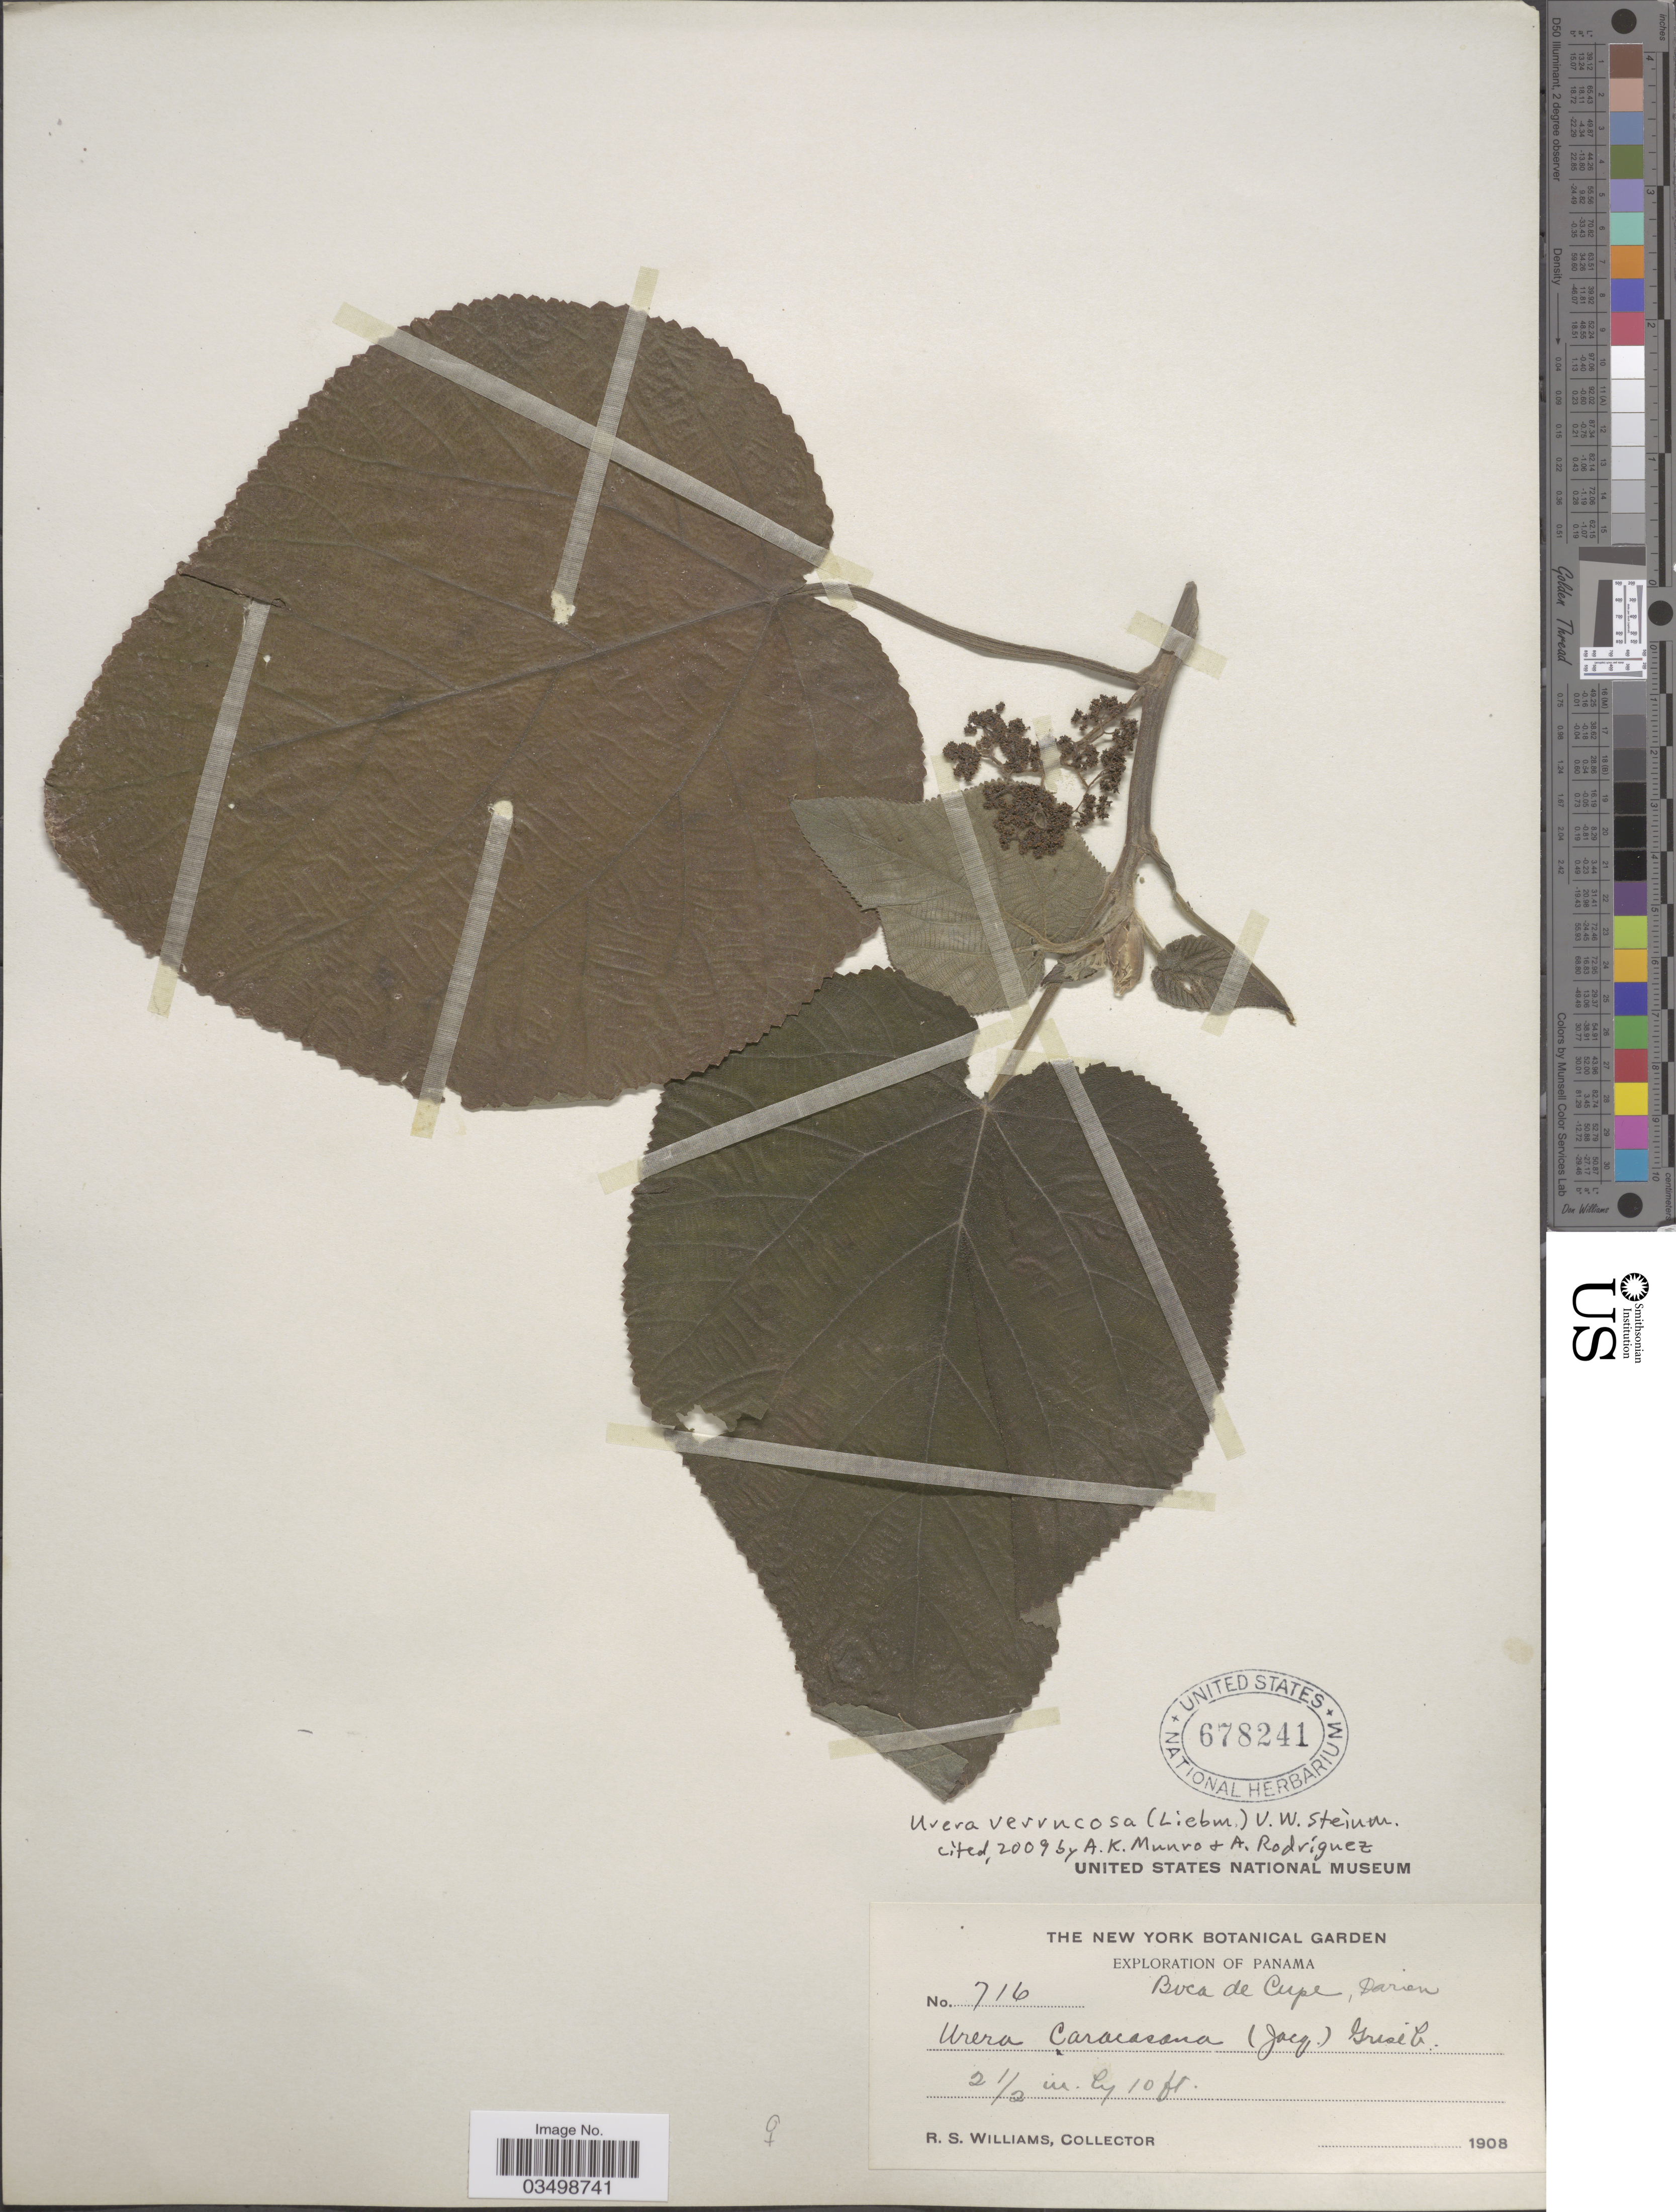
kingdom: Plantae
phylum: Tracheophyta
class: Magnoliopsida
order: Rosales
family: Urticaceae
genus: Urera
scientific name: Urera verrucosa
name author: (Liebm.) V.W. Steinm.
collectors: R. S. Williams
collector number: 716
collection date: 1908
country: Panama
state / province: Darien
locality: Boca de Cupe.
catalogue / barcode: US 678241